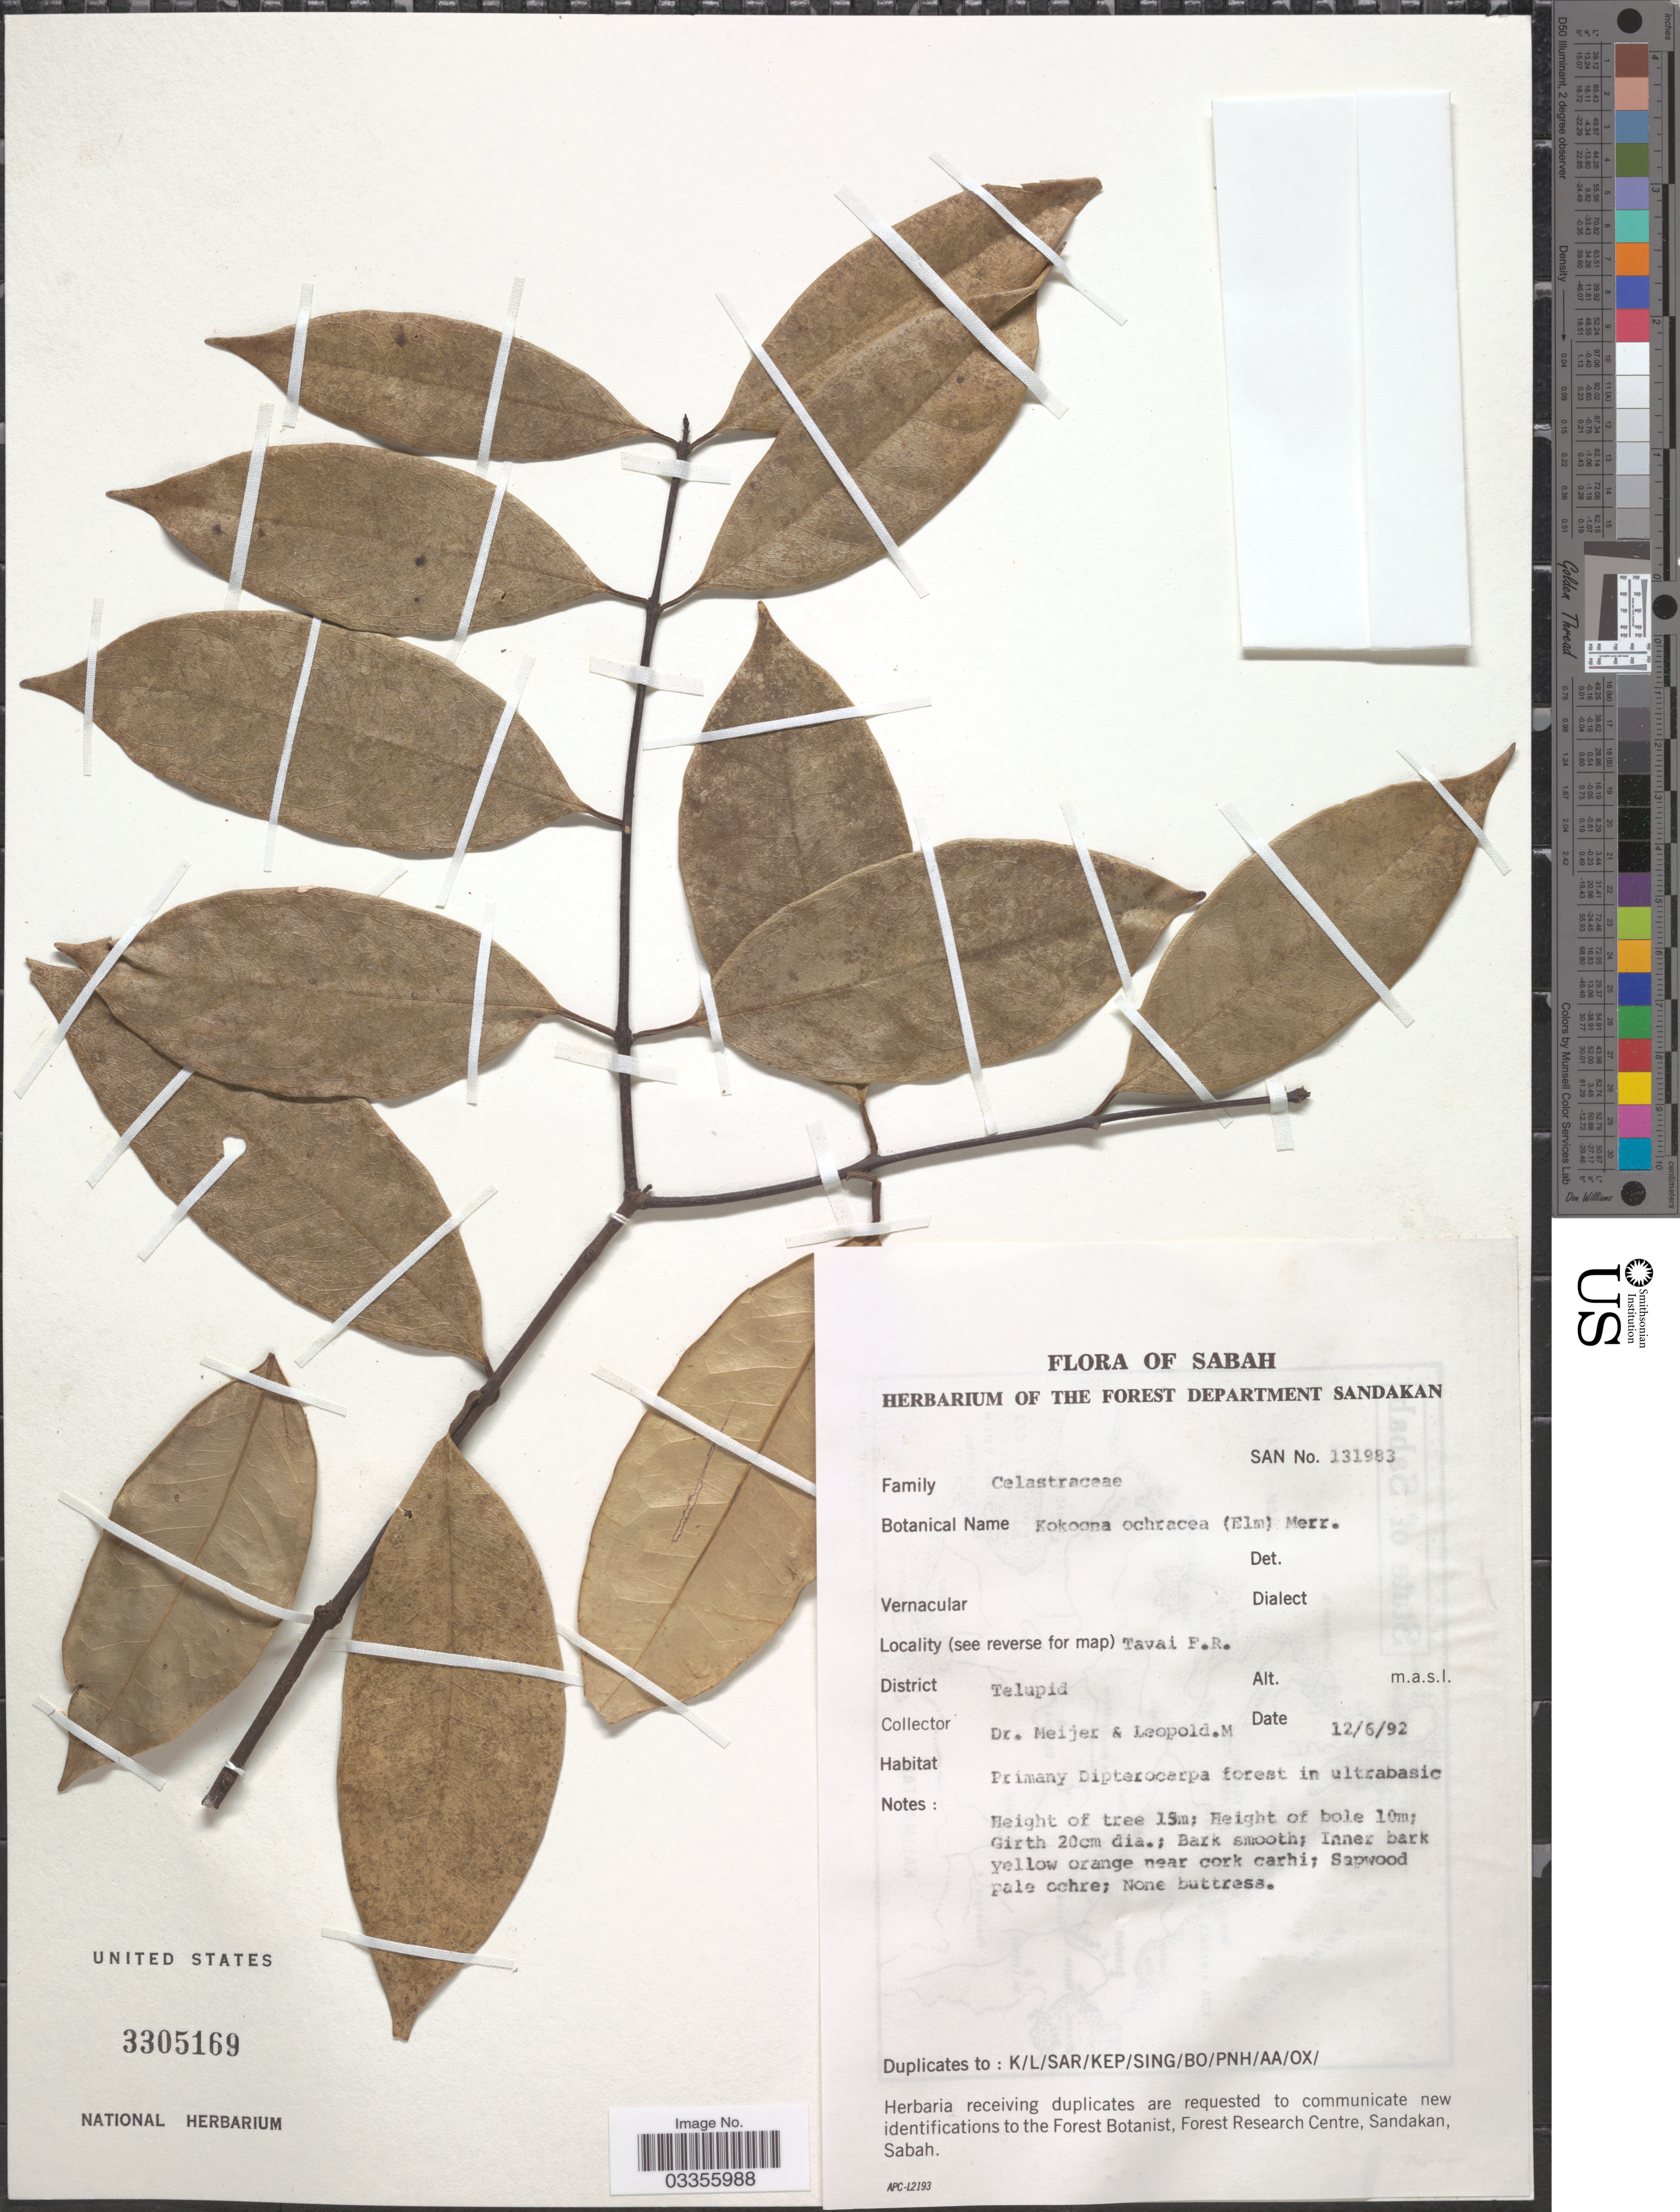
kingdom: Plantae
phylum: Tracheophyta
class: Magnoliopsida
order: Celastrales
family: Celastraceae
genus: Kokoona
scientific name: Kokoona ochracea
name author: (Elmer) Merr.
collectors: Meijer & M. Leopold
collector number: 131983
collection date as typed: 12/6/92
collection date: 1992-06-12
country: Malaysia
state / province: Sabah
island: Borneo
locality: Tavai F.R. District Telupid.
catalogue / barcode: US 3305169